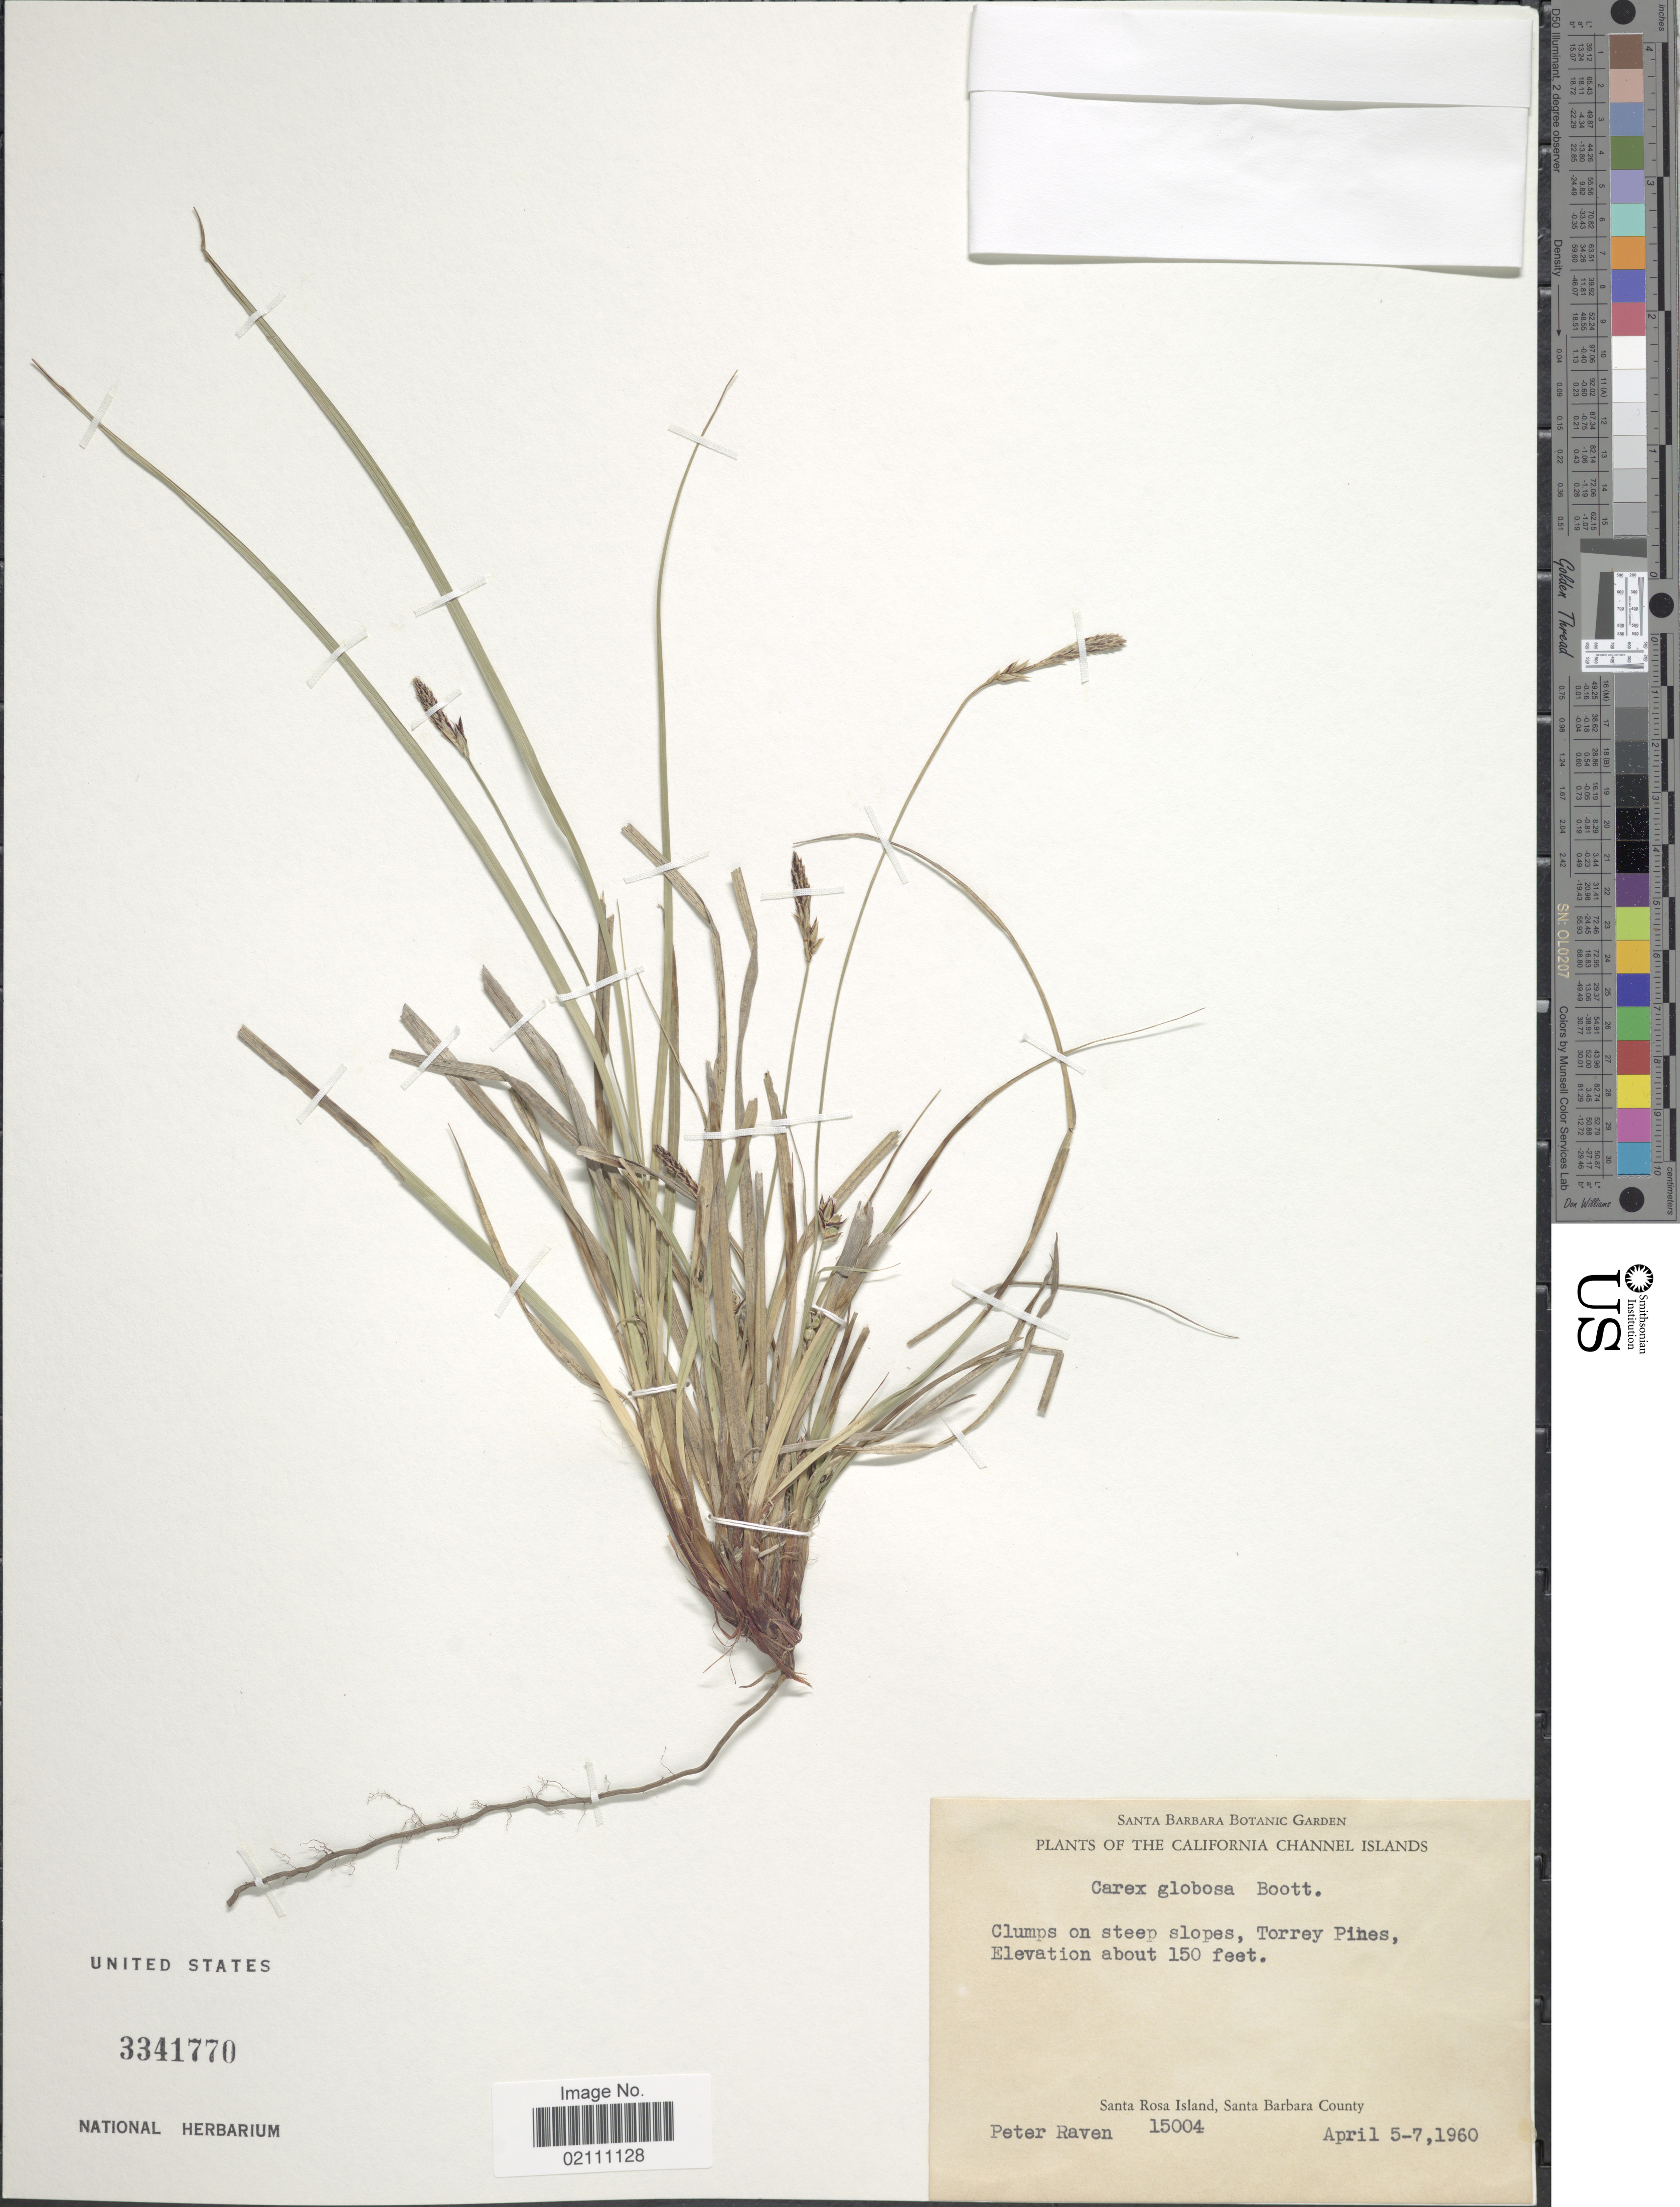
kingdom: Plantae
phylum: Tracheophyta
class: Liliopsida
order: Poales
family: Cyperaceae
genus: Carex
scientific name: Carex globosa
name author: Boott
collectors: P. Raven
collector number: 15004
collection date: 1960-04-05/1960-04-07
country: United States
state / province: California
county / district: Santa Barbara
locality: The California Channel Islands, Clumps on steep slopes, Torrey Pines, Santa Rosa Island, Santa Barbara County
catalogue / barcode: US 3341770